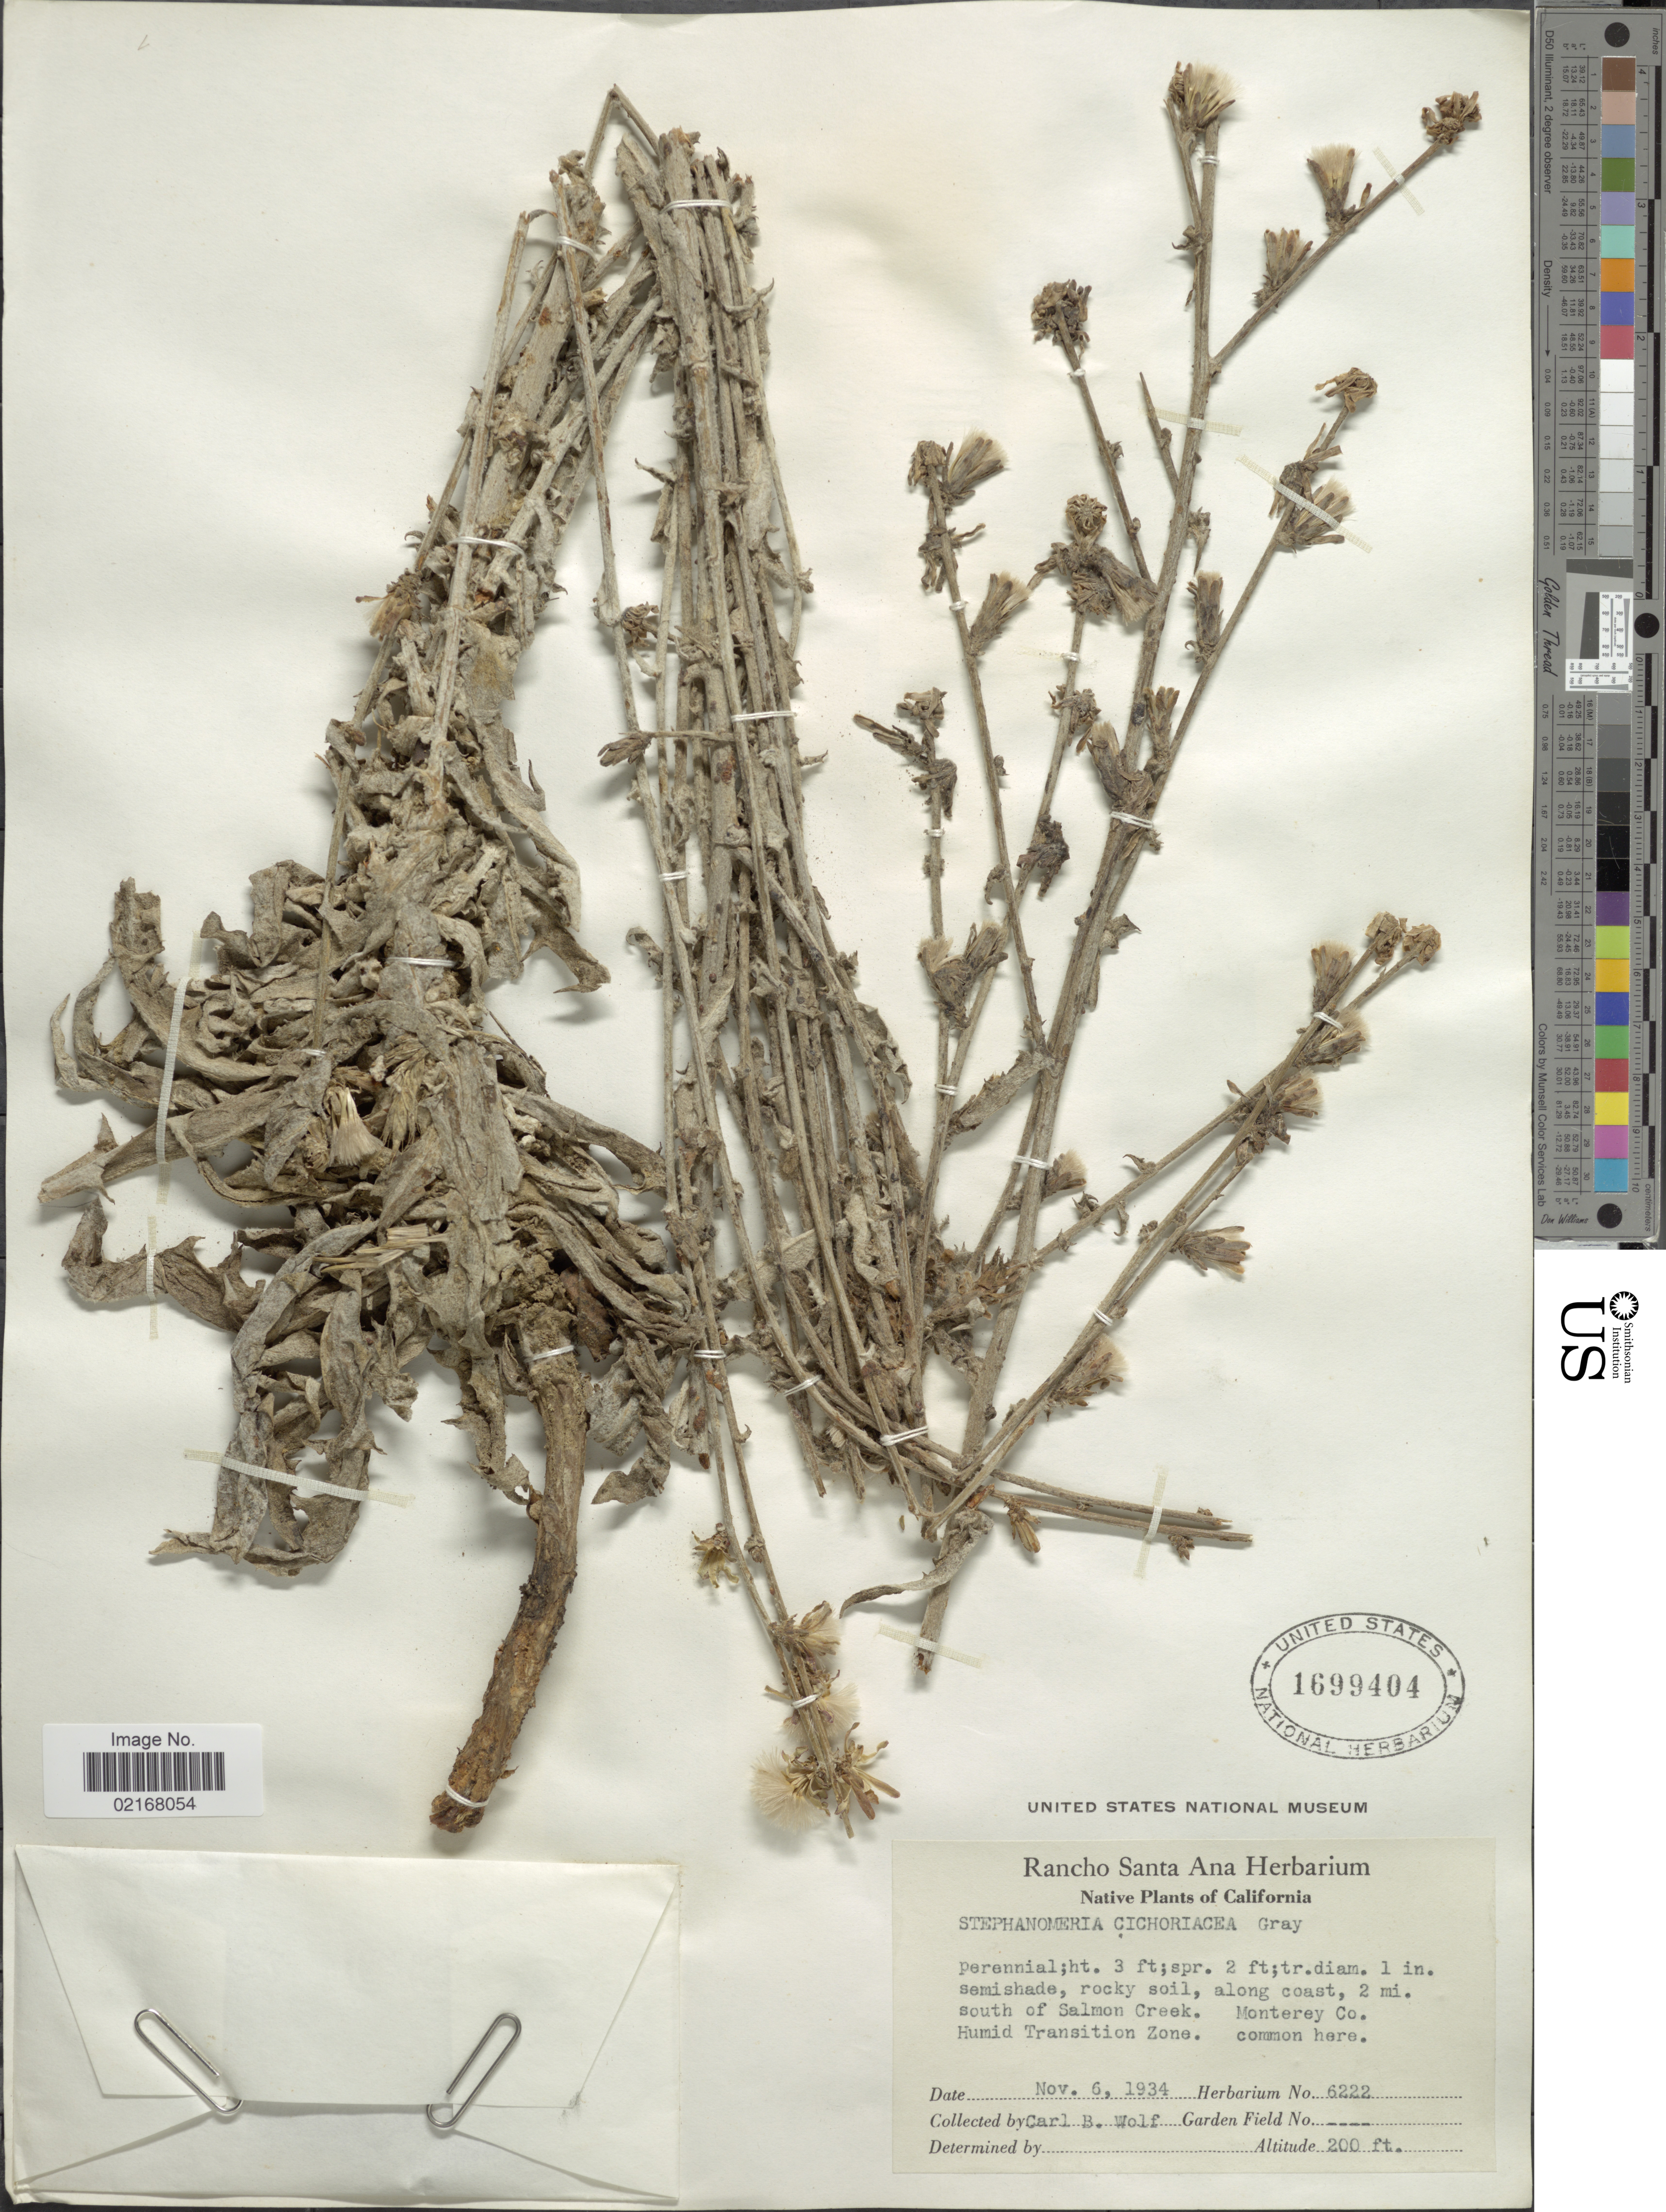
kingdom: Plantae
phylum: Tracheophyta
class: Magnoliopsida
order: Asterales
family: Asteraceae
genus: Stephanomeria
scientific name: Stephanomeria cichoriacea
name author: A. Gray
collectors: C. B. Wolf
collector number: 6222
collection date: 1934-11-06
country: United States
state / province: California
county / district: Monterey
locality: Along coast, 2 mi. south of Salmon Creek. Monterey Co. Humid Transition Zone.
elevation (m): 61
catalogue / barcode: US 1699404